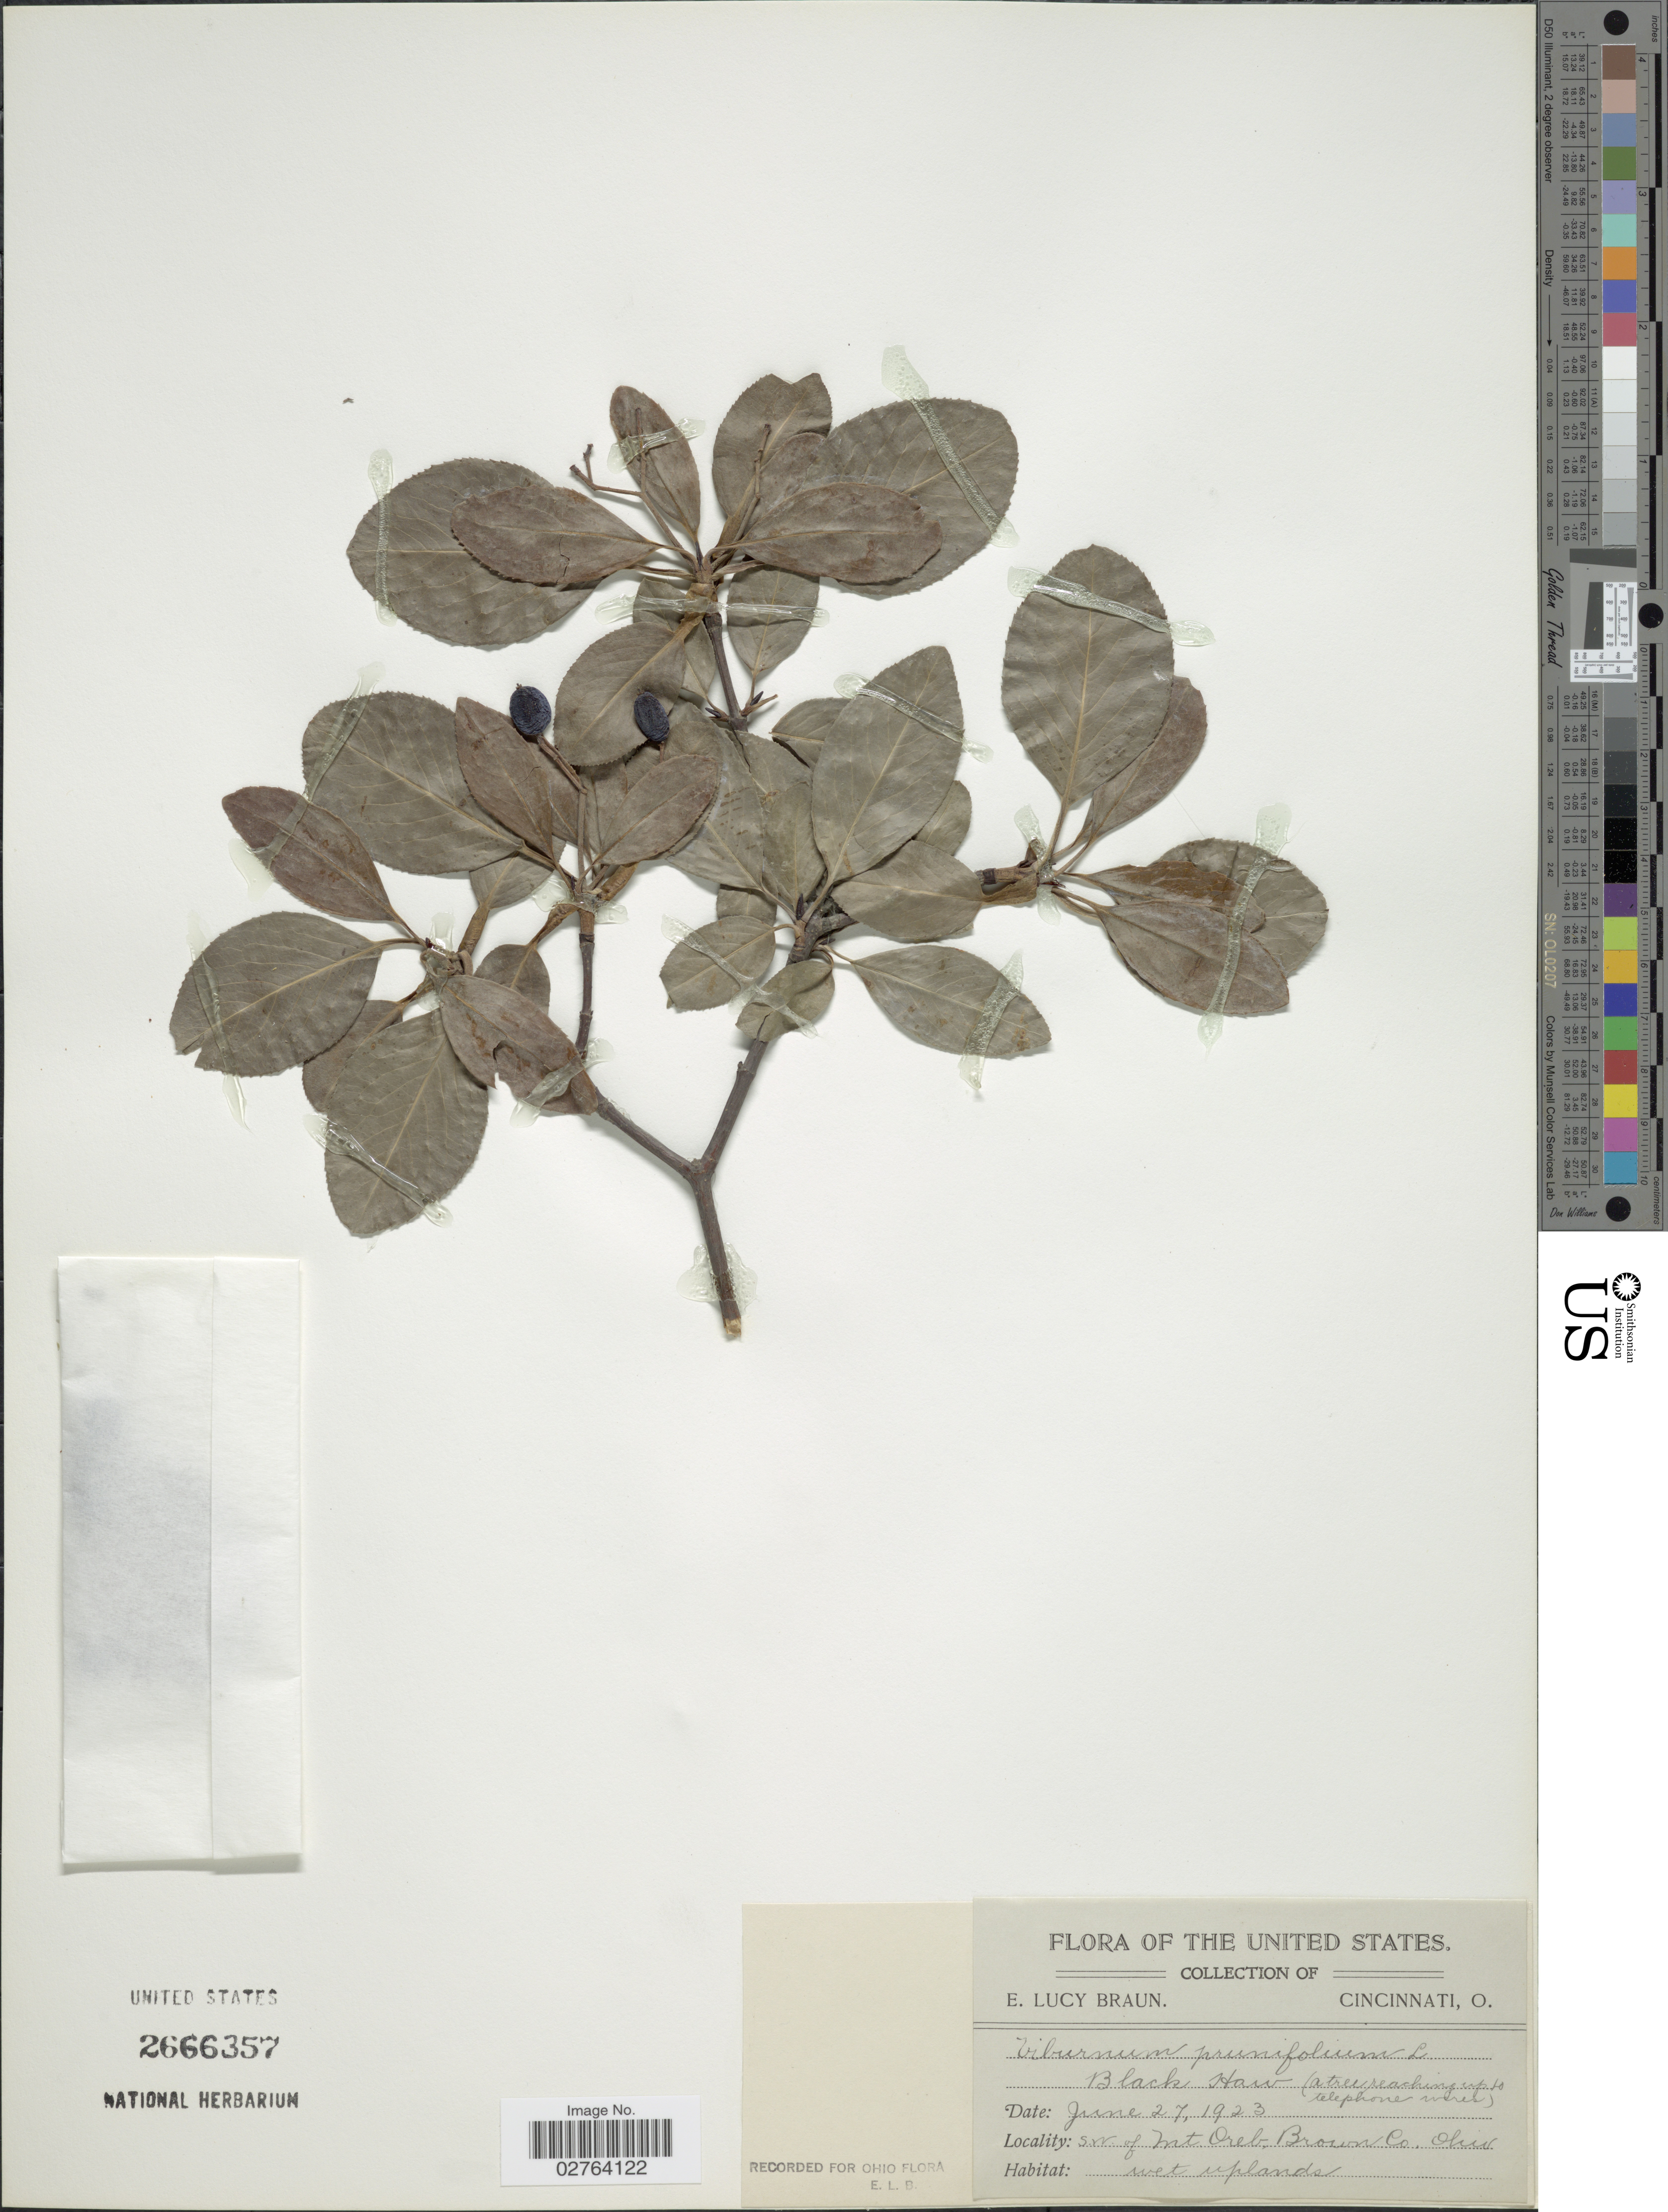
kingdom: Plantae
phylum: Tracheophyta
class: Magnoliopsida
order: Dipsacales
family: Viburnaceae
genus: Viburnum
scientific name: Viburnum prunifolium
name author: L.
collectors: E. L. Braun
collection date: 1923-06-27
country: United States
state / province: Ohio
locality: S.W. of Mt Oreb. Brown Co.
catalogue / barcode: US 2666357